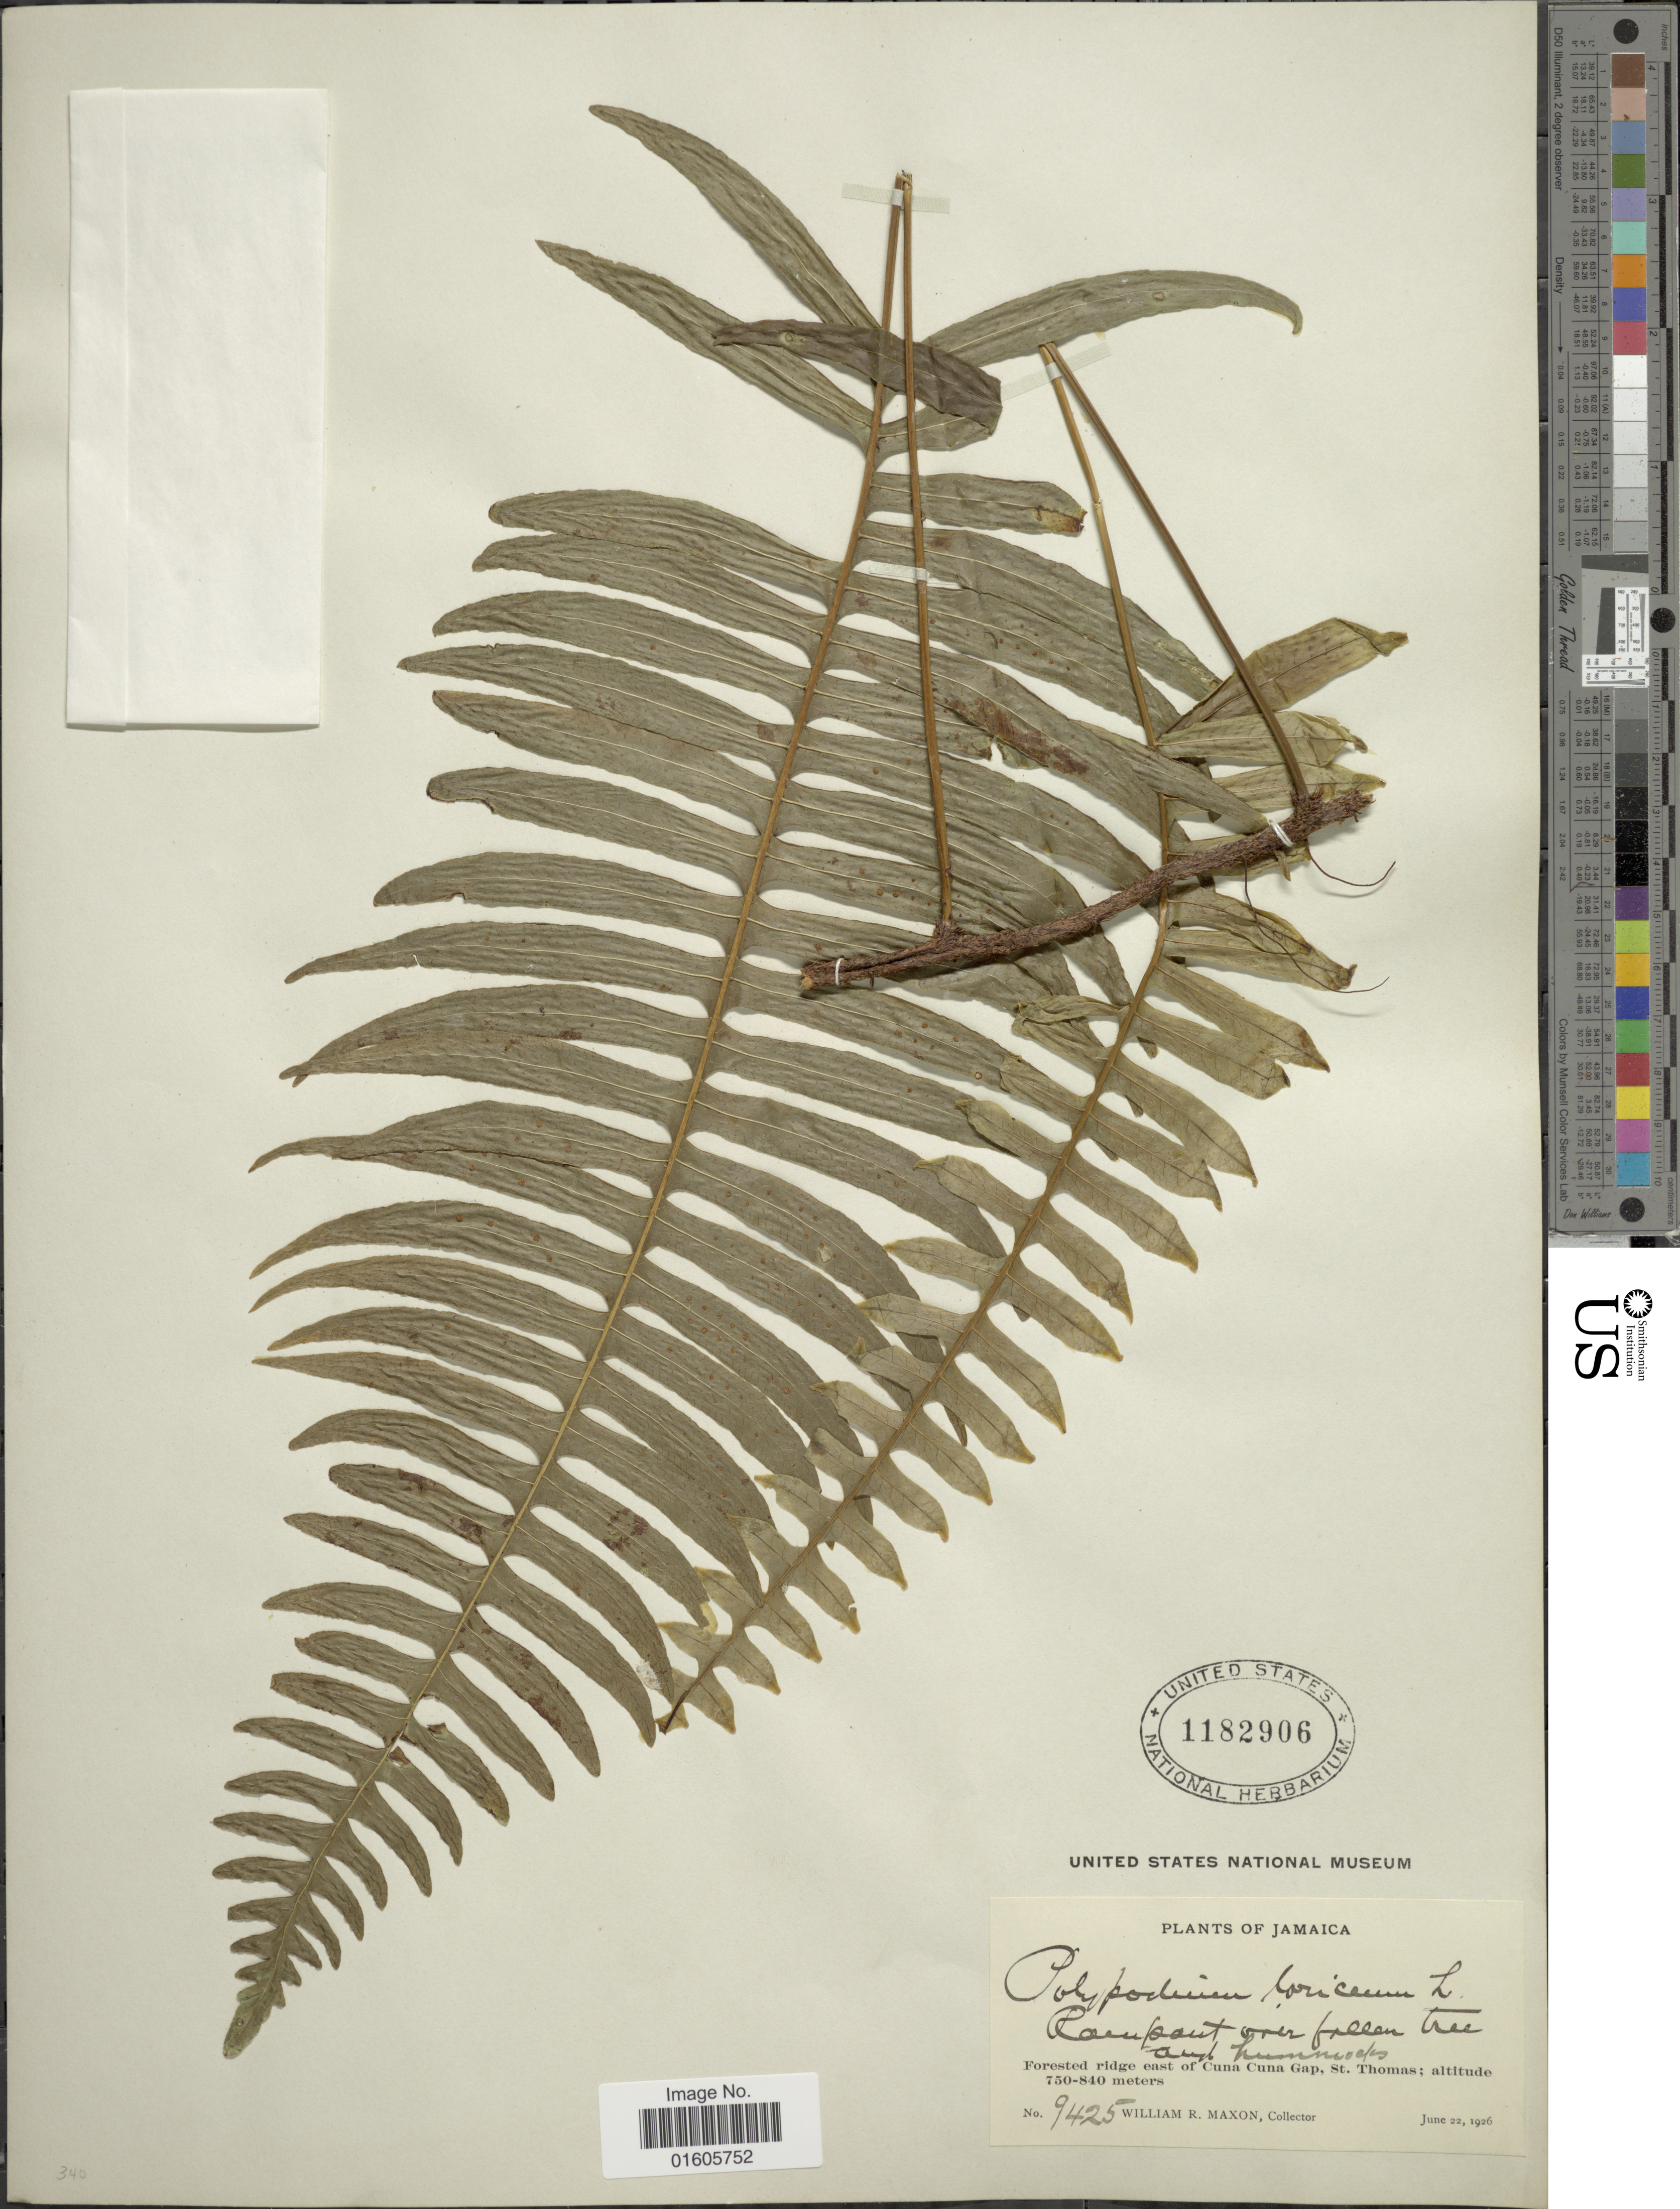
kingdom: Plantae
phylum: Tracheophyta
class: Polypodiopsida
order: Polypodiales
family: Polypodiaceae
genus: Serpocaulon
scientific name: Serpocaulon loriceum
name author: (L.) A.R. Sm.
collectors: W. R. Maxon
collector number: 9425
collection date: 1926-06-22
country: Jamaica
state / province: Saint Thomas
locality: Forested ridge east of Cuna Cuna Gap, St. Thomas.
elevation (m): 750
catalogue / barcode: US 1182906